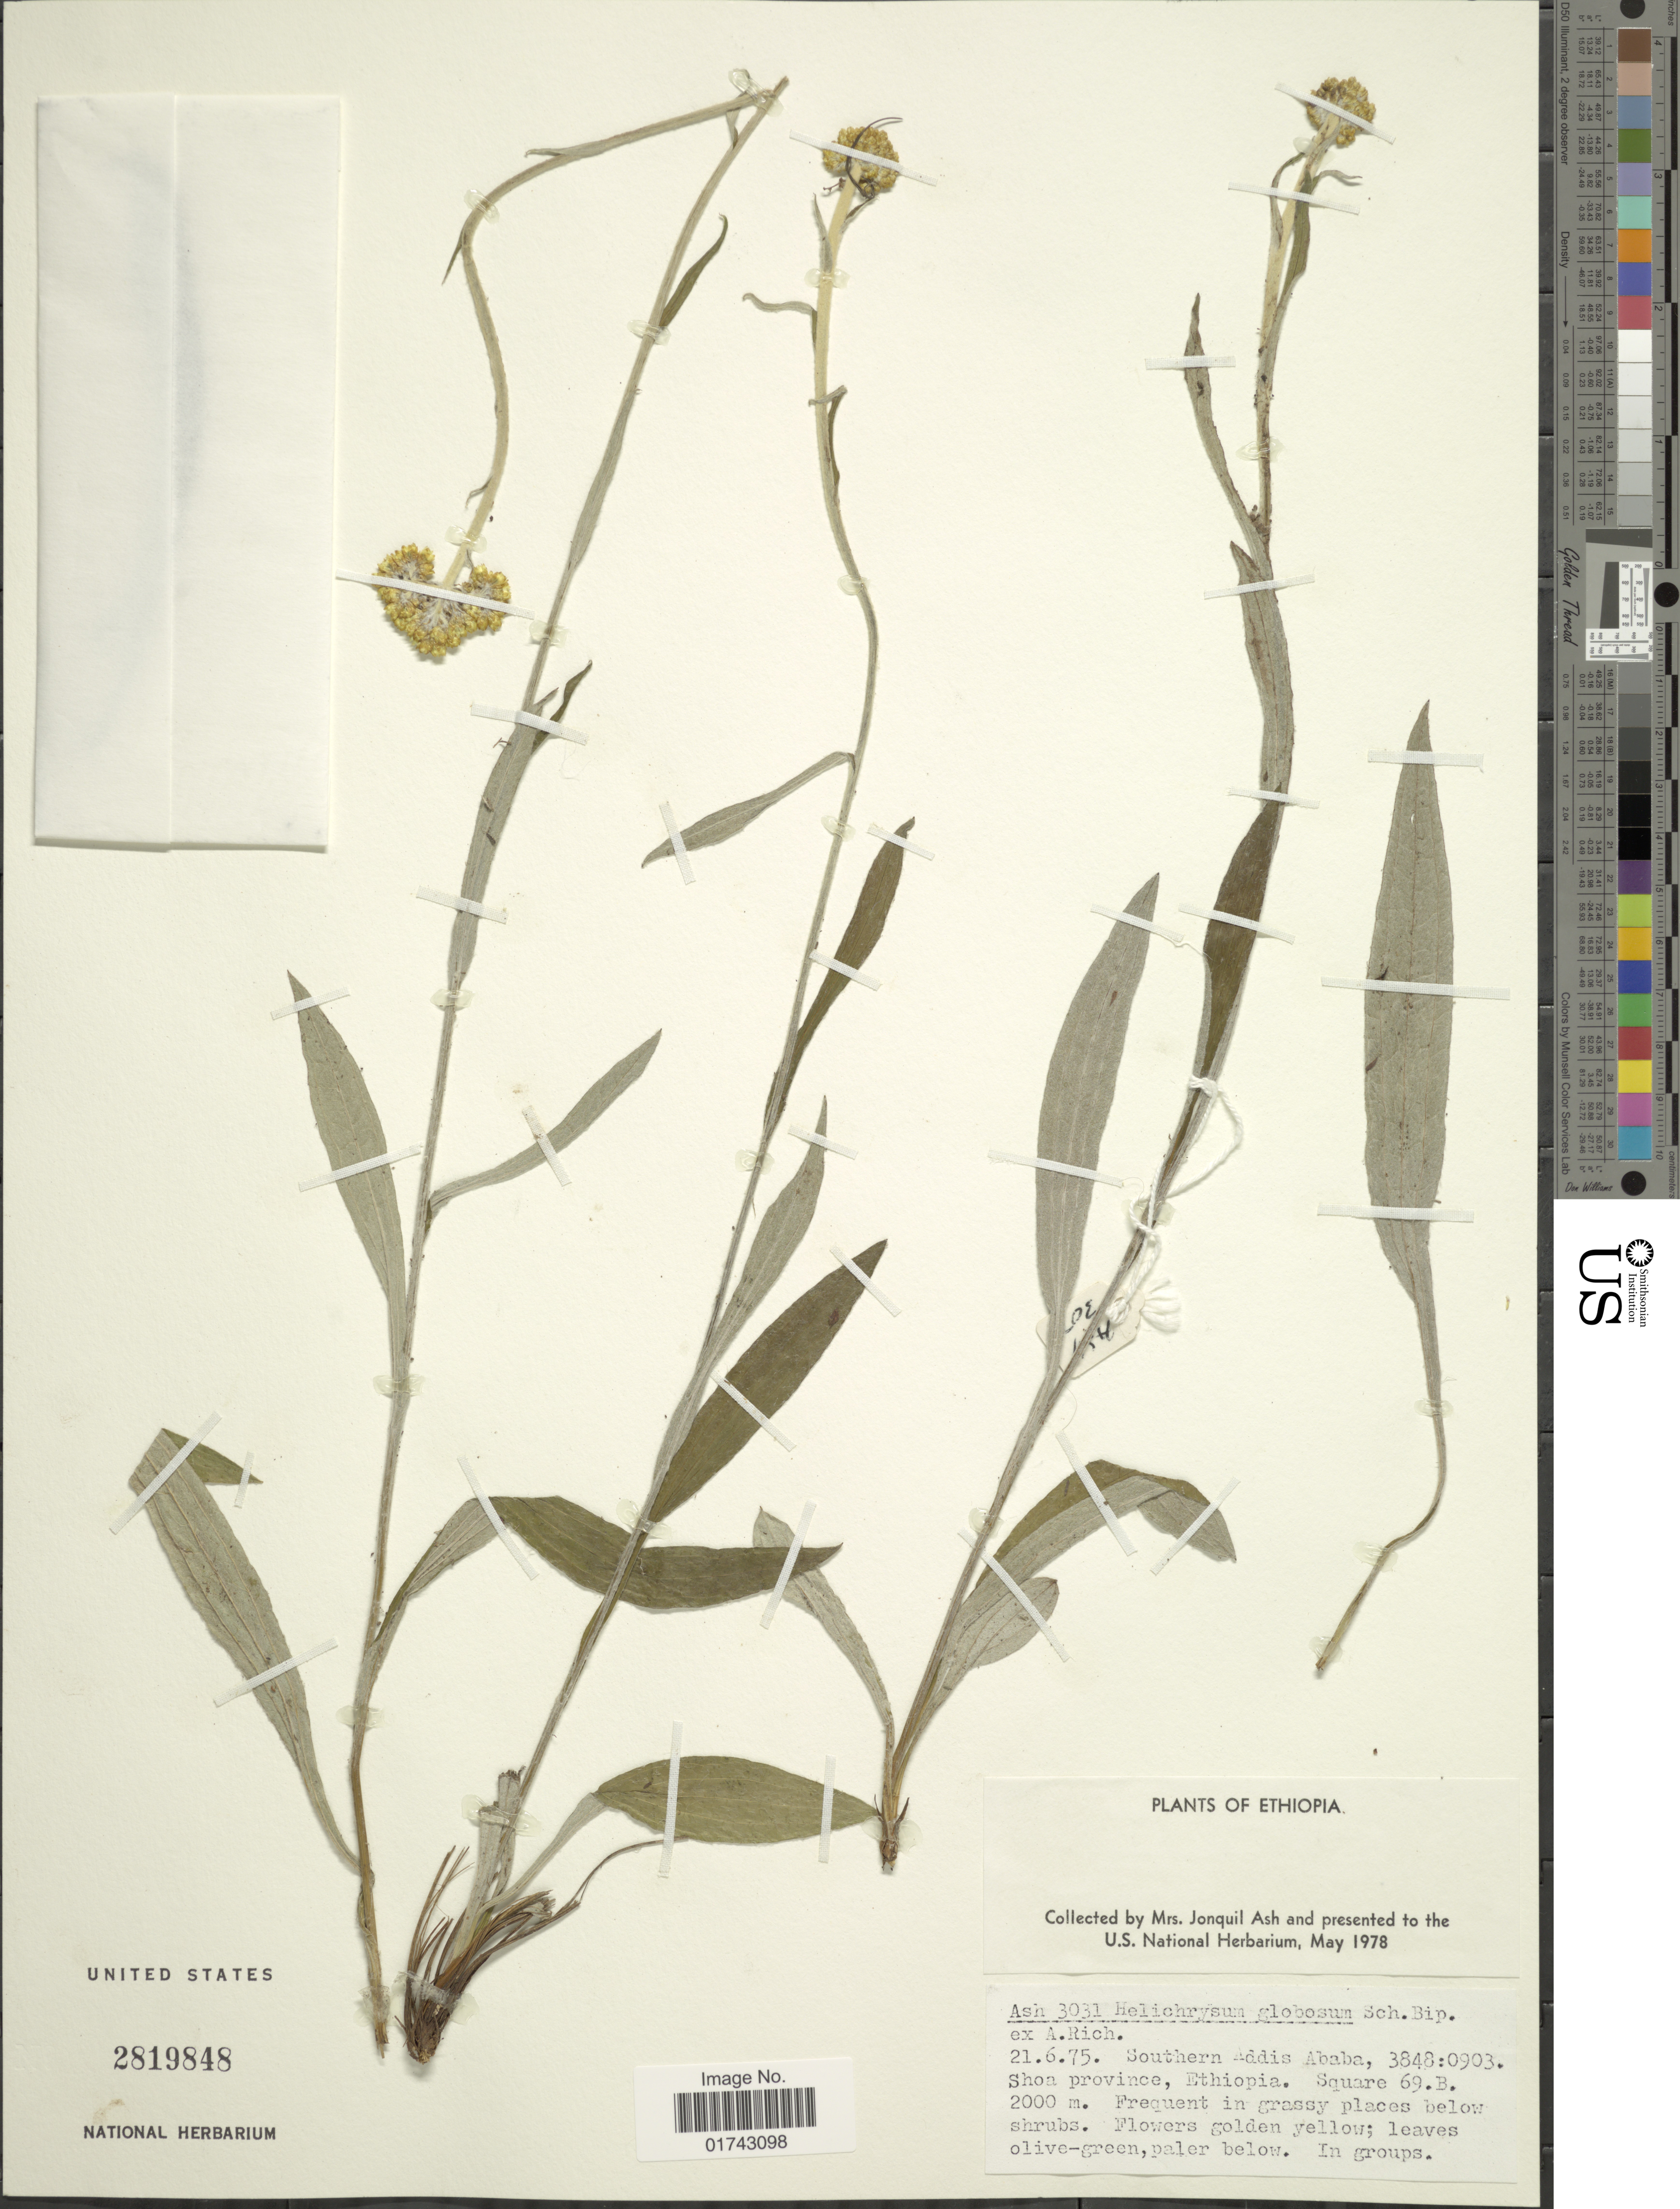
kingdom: Plantae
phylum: Tracheophyta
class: Magnoliopsida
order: Asterales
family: Asteraceae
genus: Helichrysum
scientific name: Helichrysum globosum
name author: Sch. Bip. ex A. Rich.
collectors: J. Ash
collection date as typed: Transcribed d/m/y: 21/6/75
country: Ethiopia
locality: Southern Addis Ababa 3848:0903, Shoa province, Ethiopia, Square 69.B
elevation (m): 2000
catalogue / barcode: US 2819848